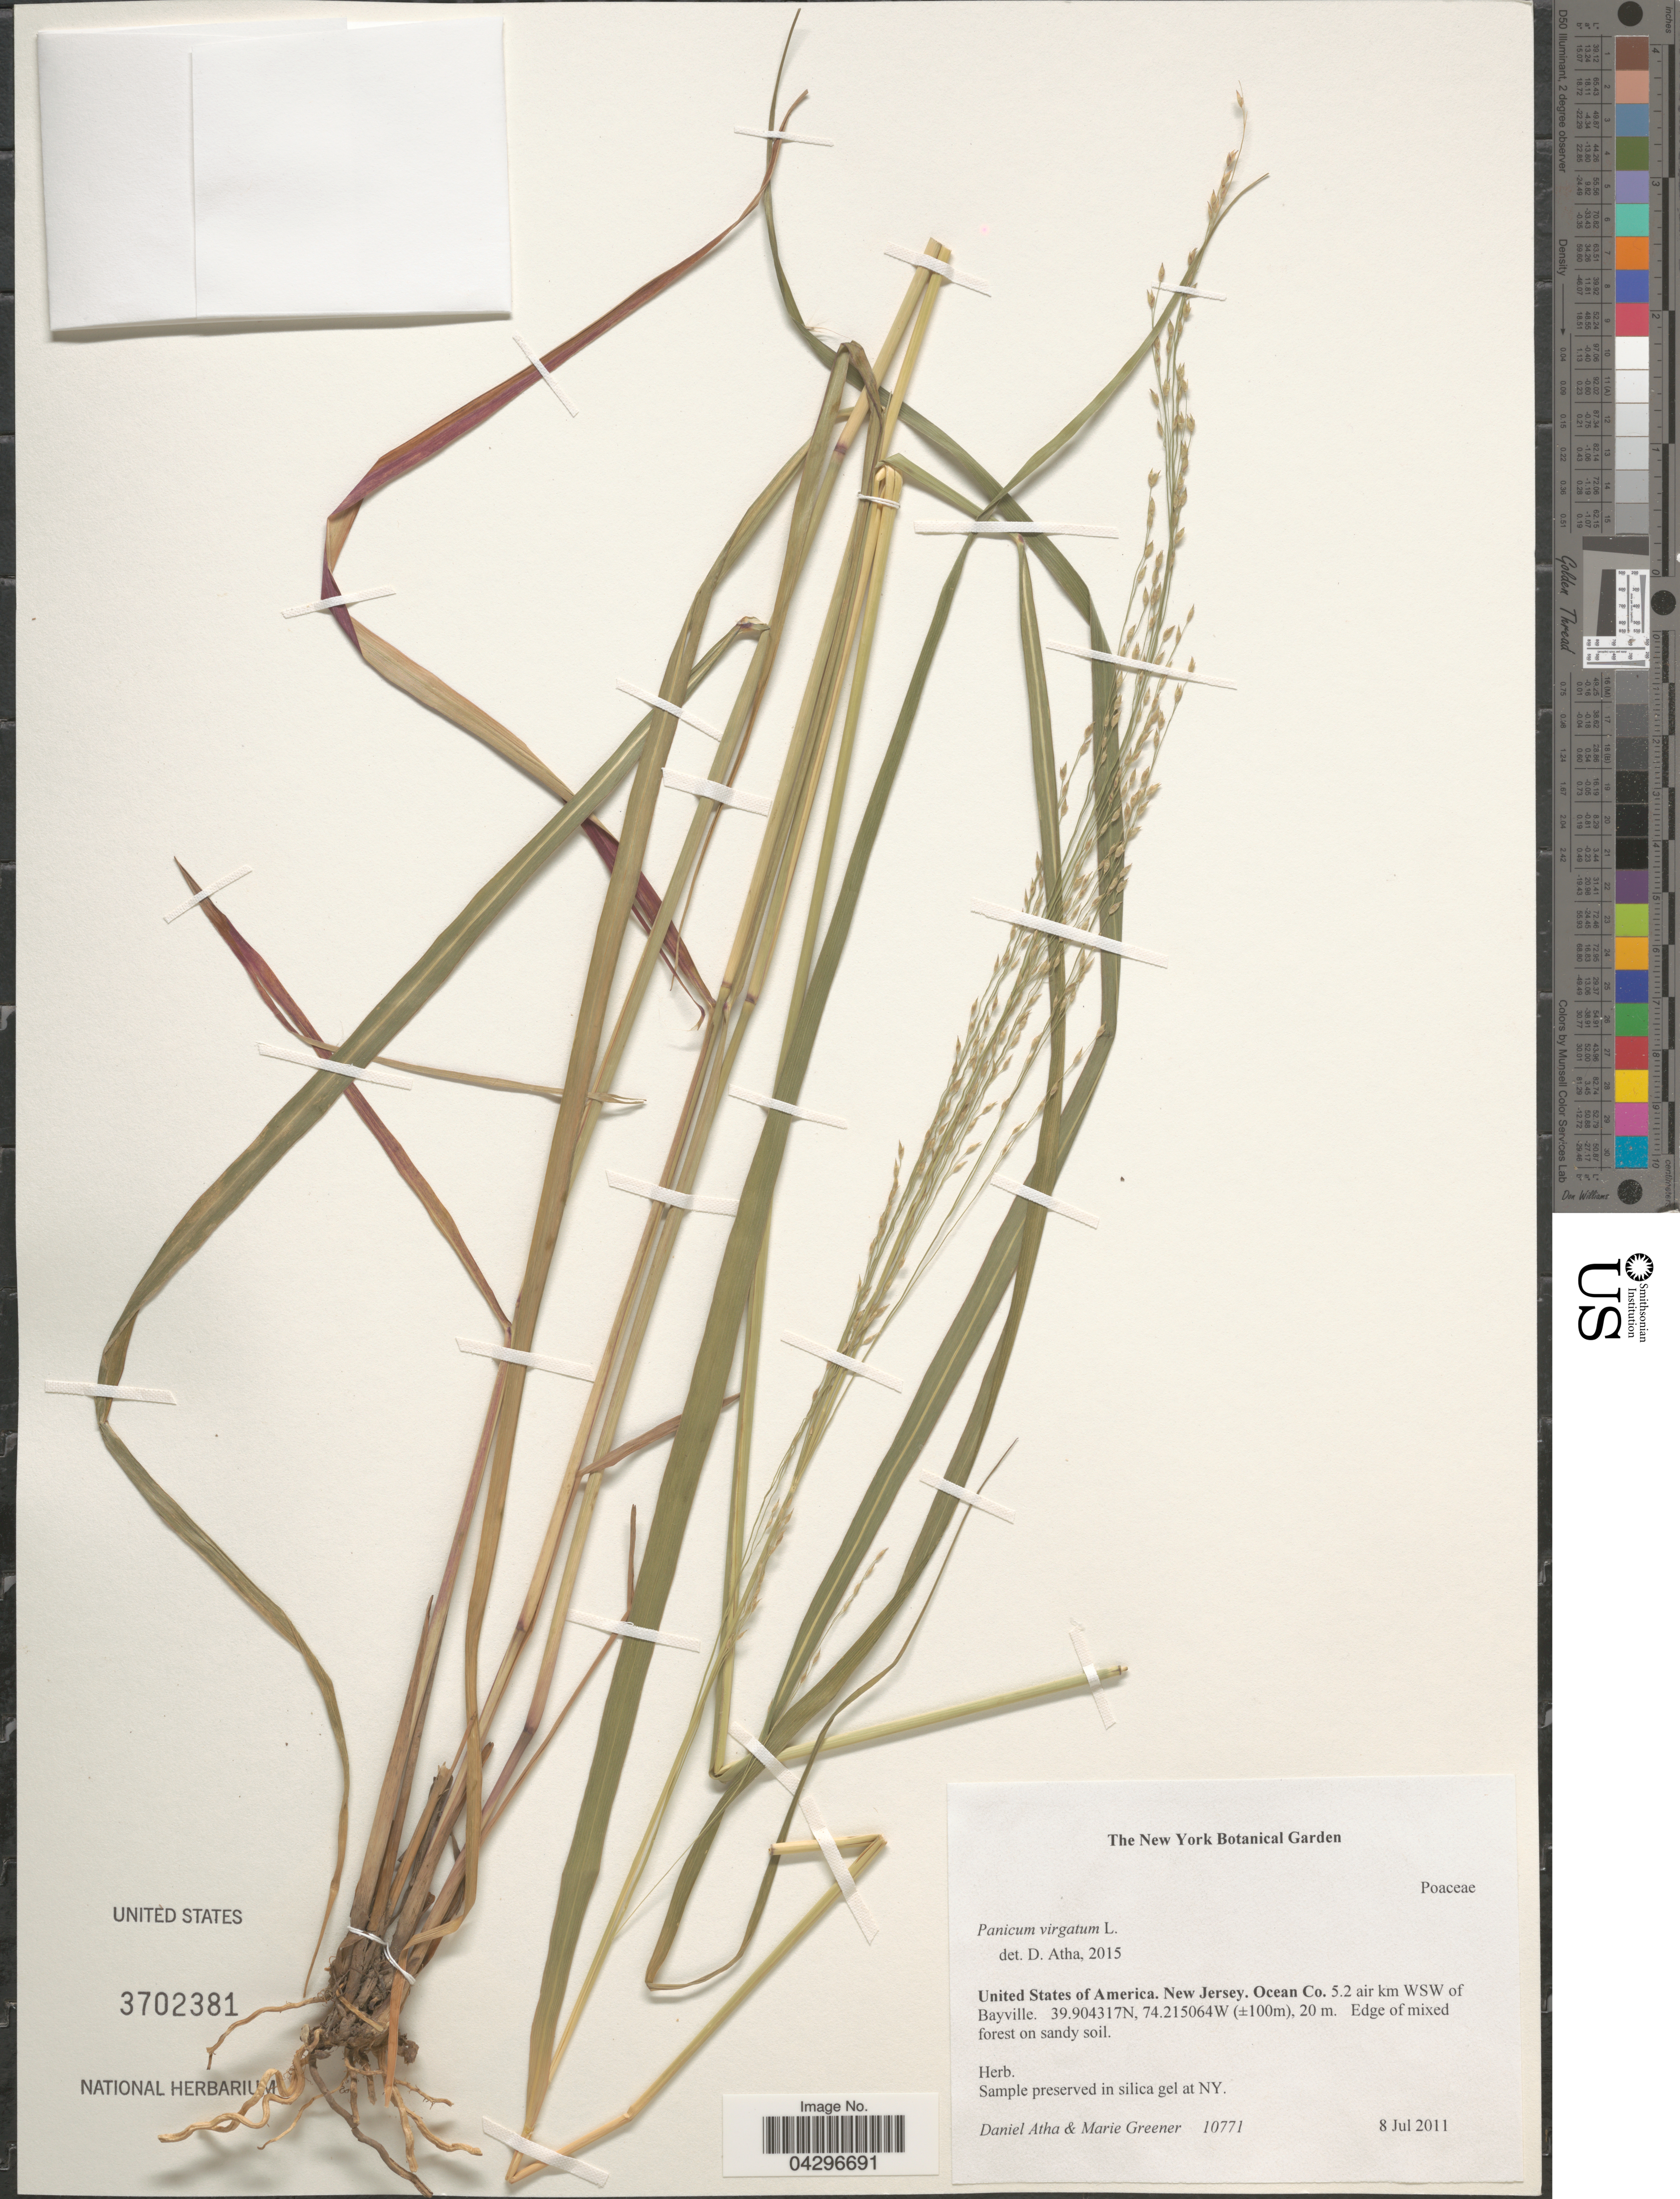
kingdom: Plantae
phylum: Tracheophyta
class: Liliopsida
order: Poales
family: Poaceae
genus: Panicum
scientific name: Panicum virgatum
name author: L.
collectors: D. Atha & M. Greener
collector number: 10771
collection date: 2011-07-08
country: United States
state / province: New Jersey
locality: Ocean Co. 5.2 air km WSW of Bayville.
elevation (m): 20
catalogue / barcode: US 3702381